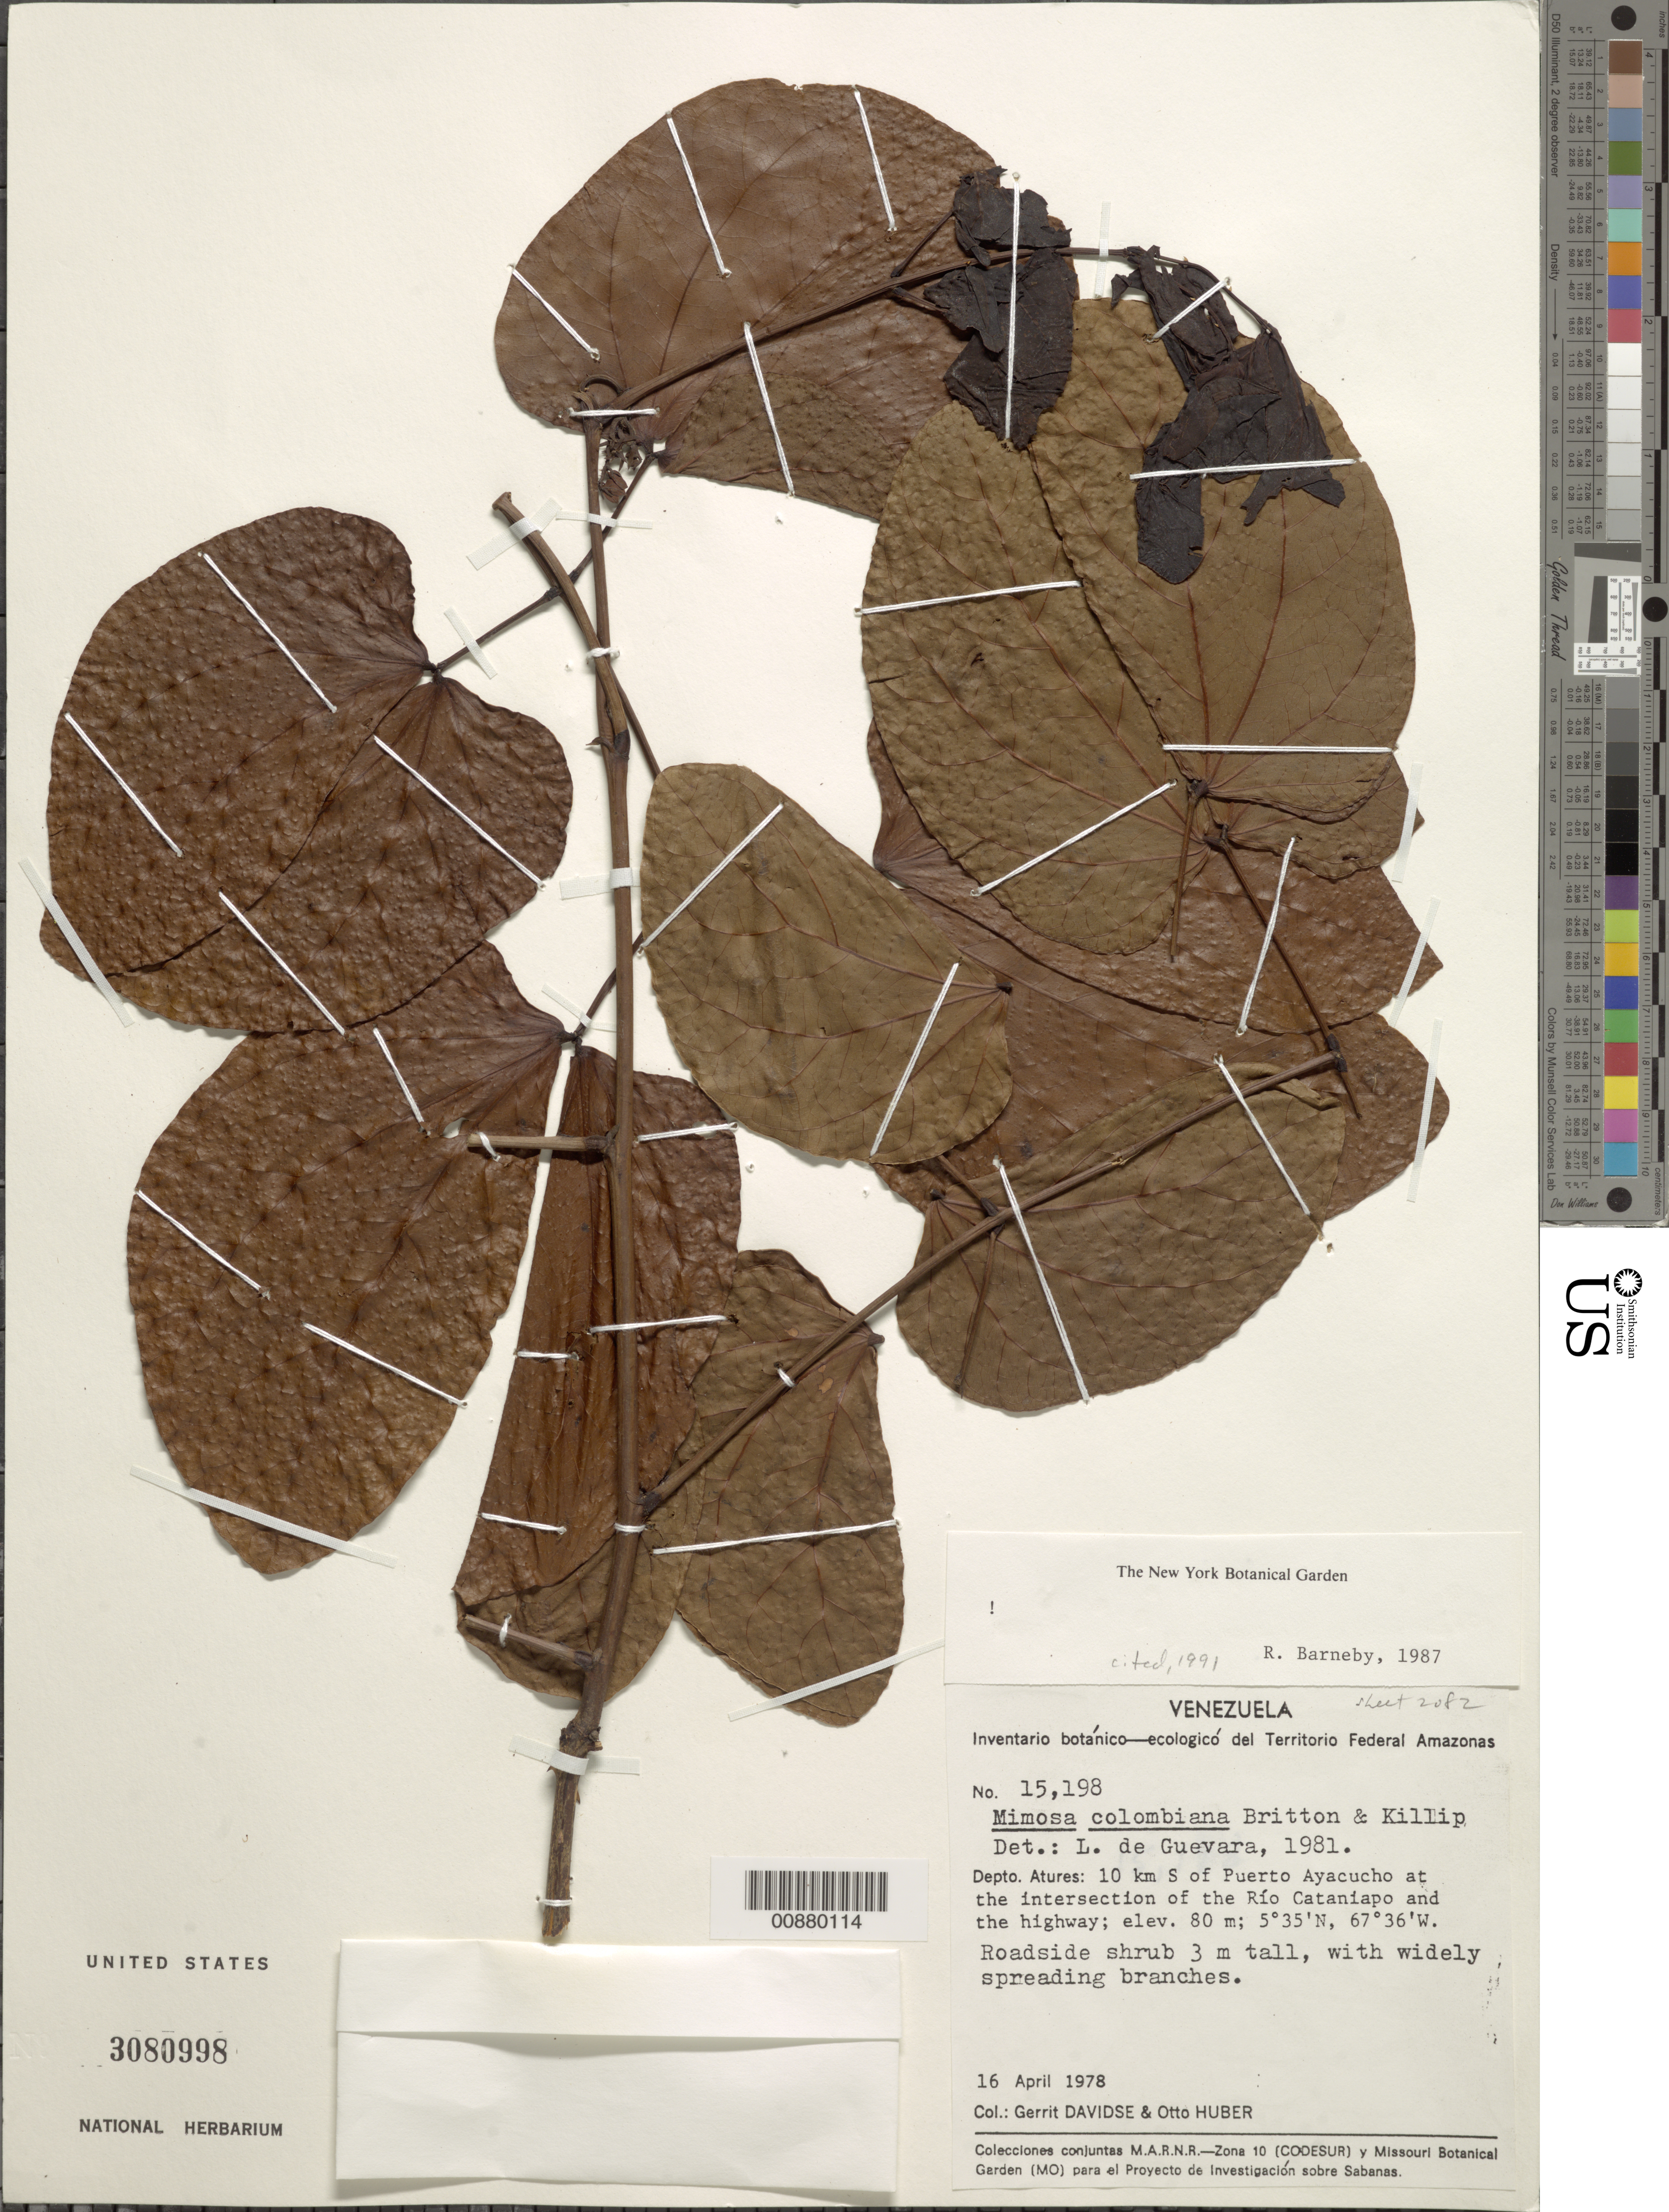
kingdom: Plantae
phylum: Tracheophyta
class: Magnoliopsida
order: Fabales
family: Fabaceae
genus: Mimosa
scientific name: Mimosa colombiana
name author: Britton & Killip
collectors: G. Davidse & O. Huber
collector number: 15198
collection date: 1978-04-16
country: Venezuela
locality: Depto. Atures: 10 km S of Puerto Ayacucho at the intersection of the Rio Cataniapo and the highway, roadside.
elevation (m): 80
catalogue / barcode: US 3080998